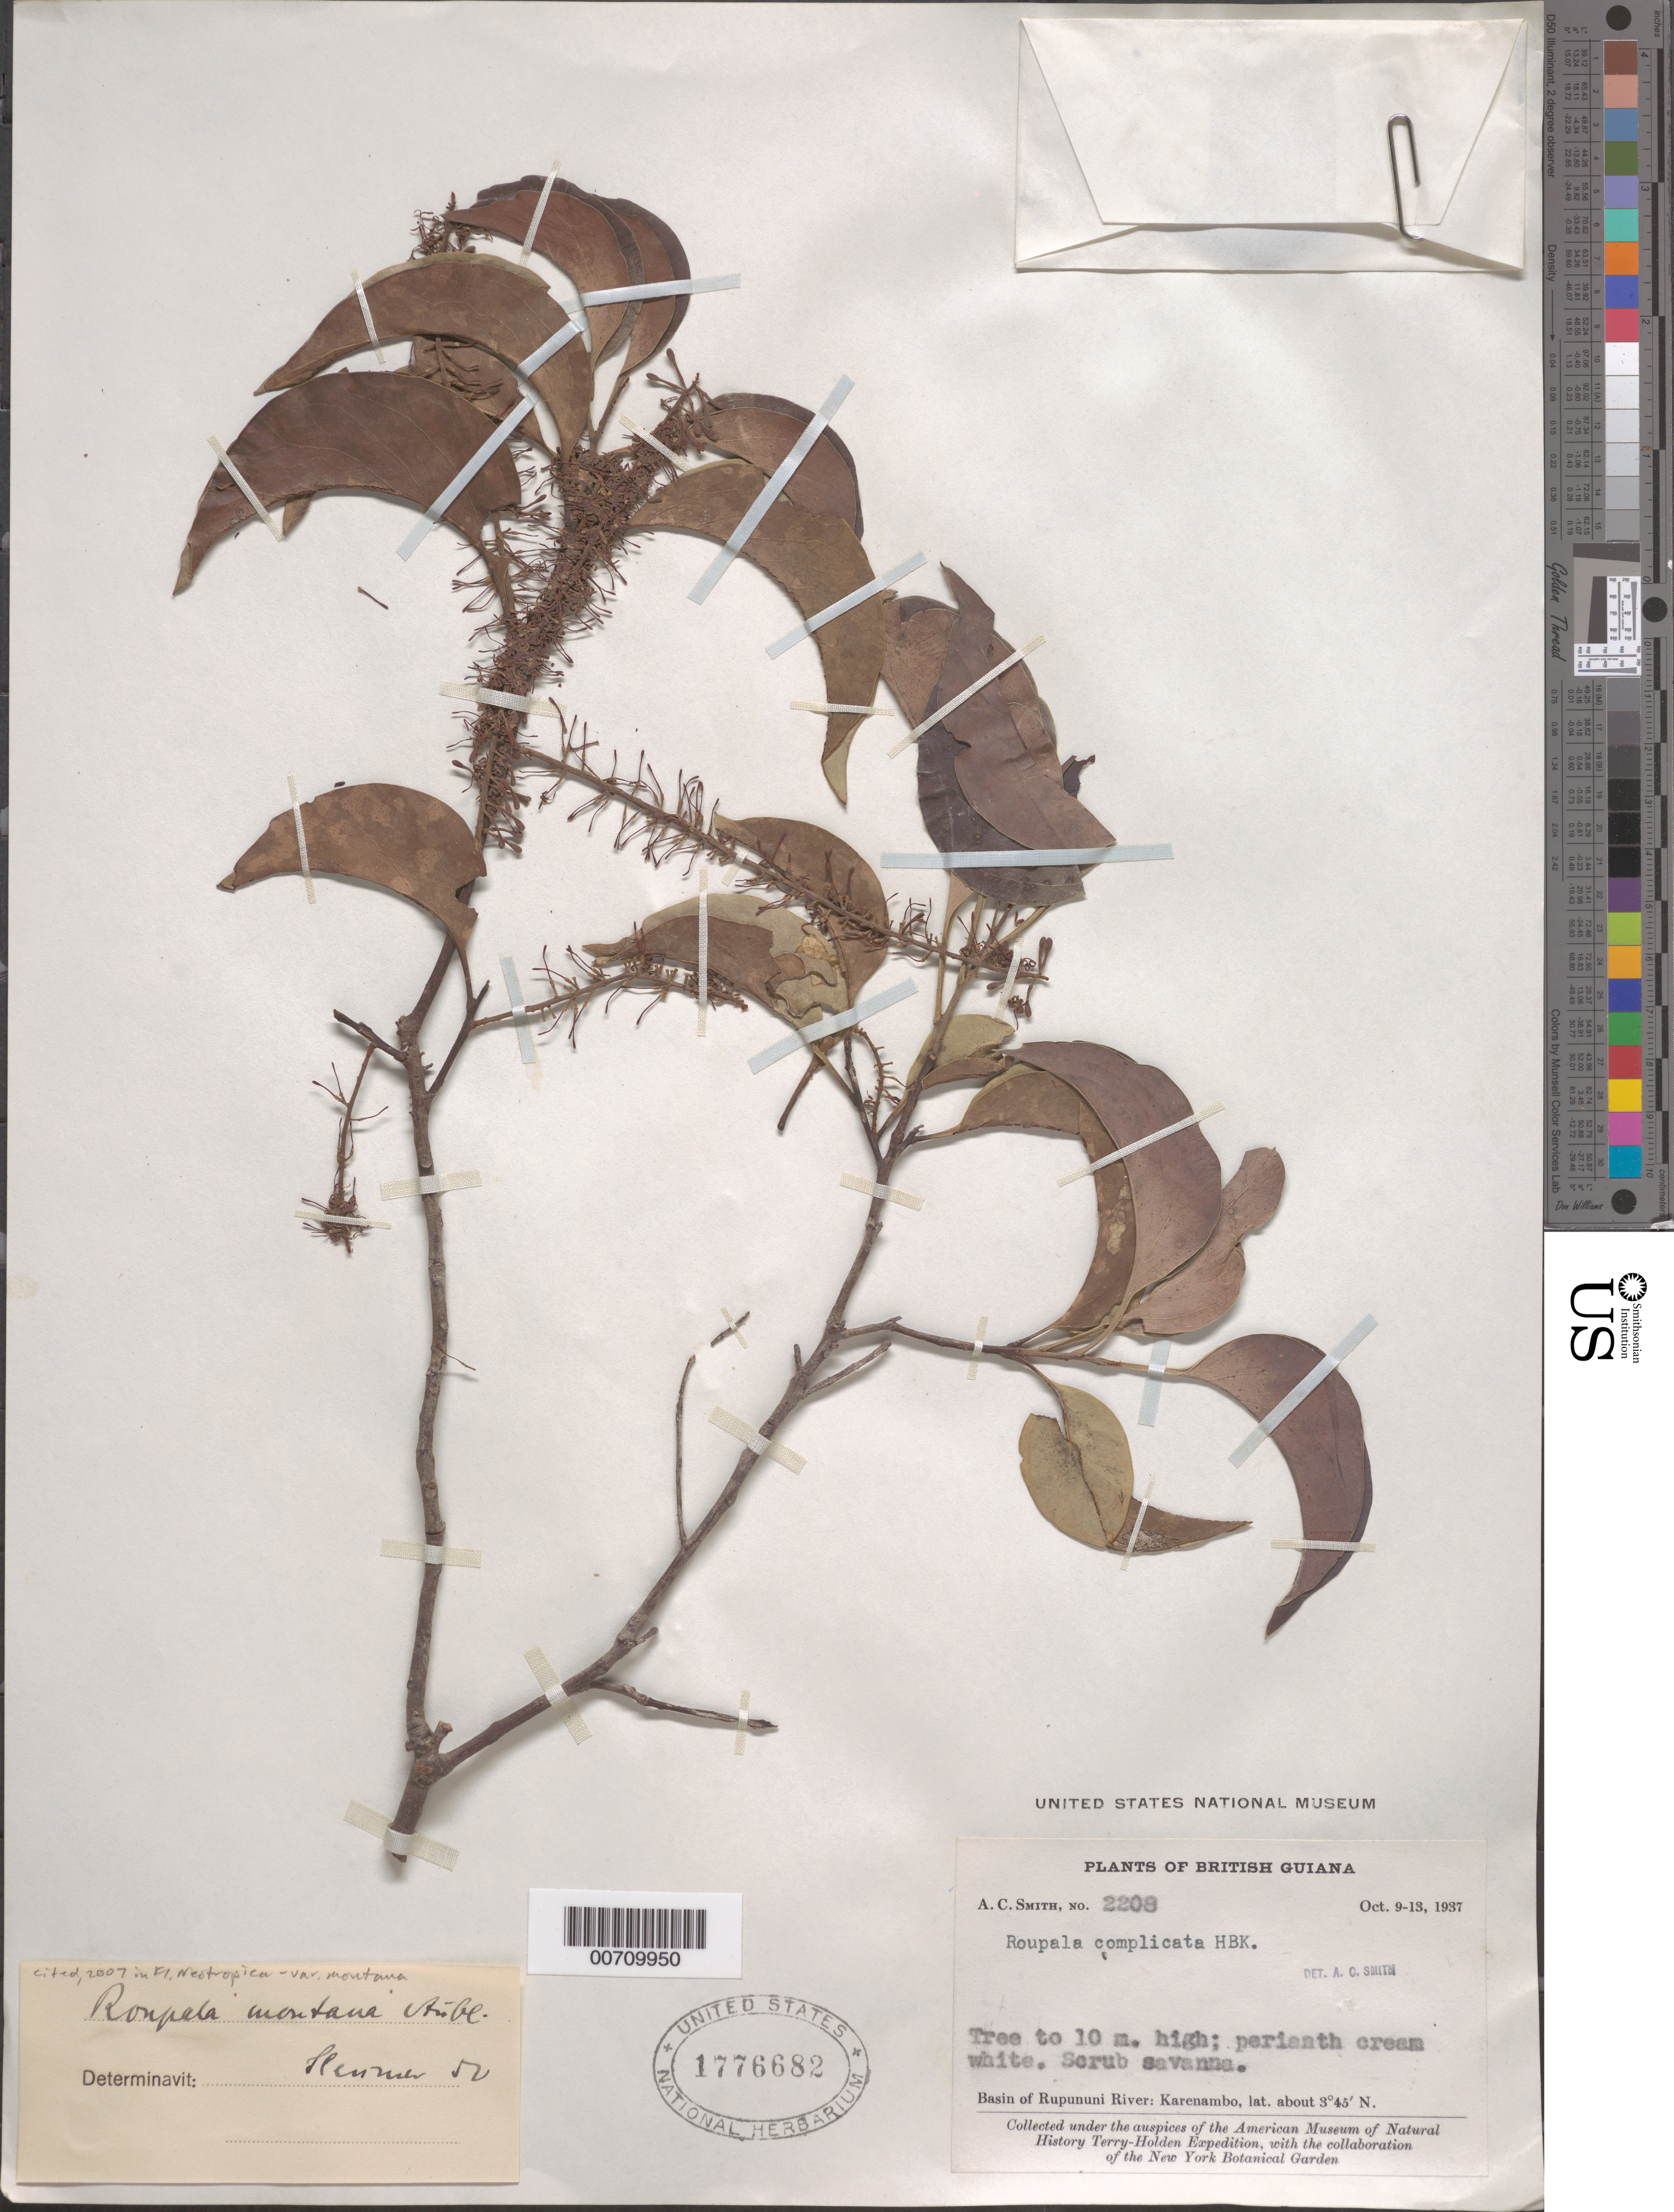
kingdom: Plantae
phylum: Tracheophyta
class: Magnoliopsida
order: Proteales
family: Proteaceae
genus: Roupala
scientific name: Roupala montana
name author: Aubl.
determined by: Sleumer, H. O.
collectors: A. C. Smith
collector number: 2208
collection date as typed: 9-Oct-37 to 13-Oct-37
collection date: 1937-10-09/1937-10-13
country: Guyana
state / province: U. Takutu-U. Essequibo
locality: Karanambo, Rupununi River basin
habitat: Scrub savanna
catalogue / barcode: US 1776682